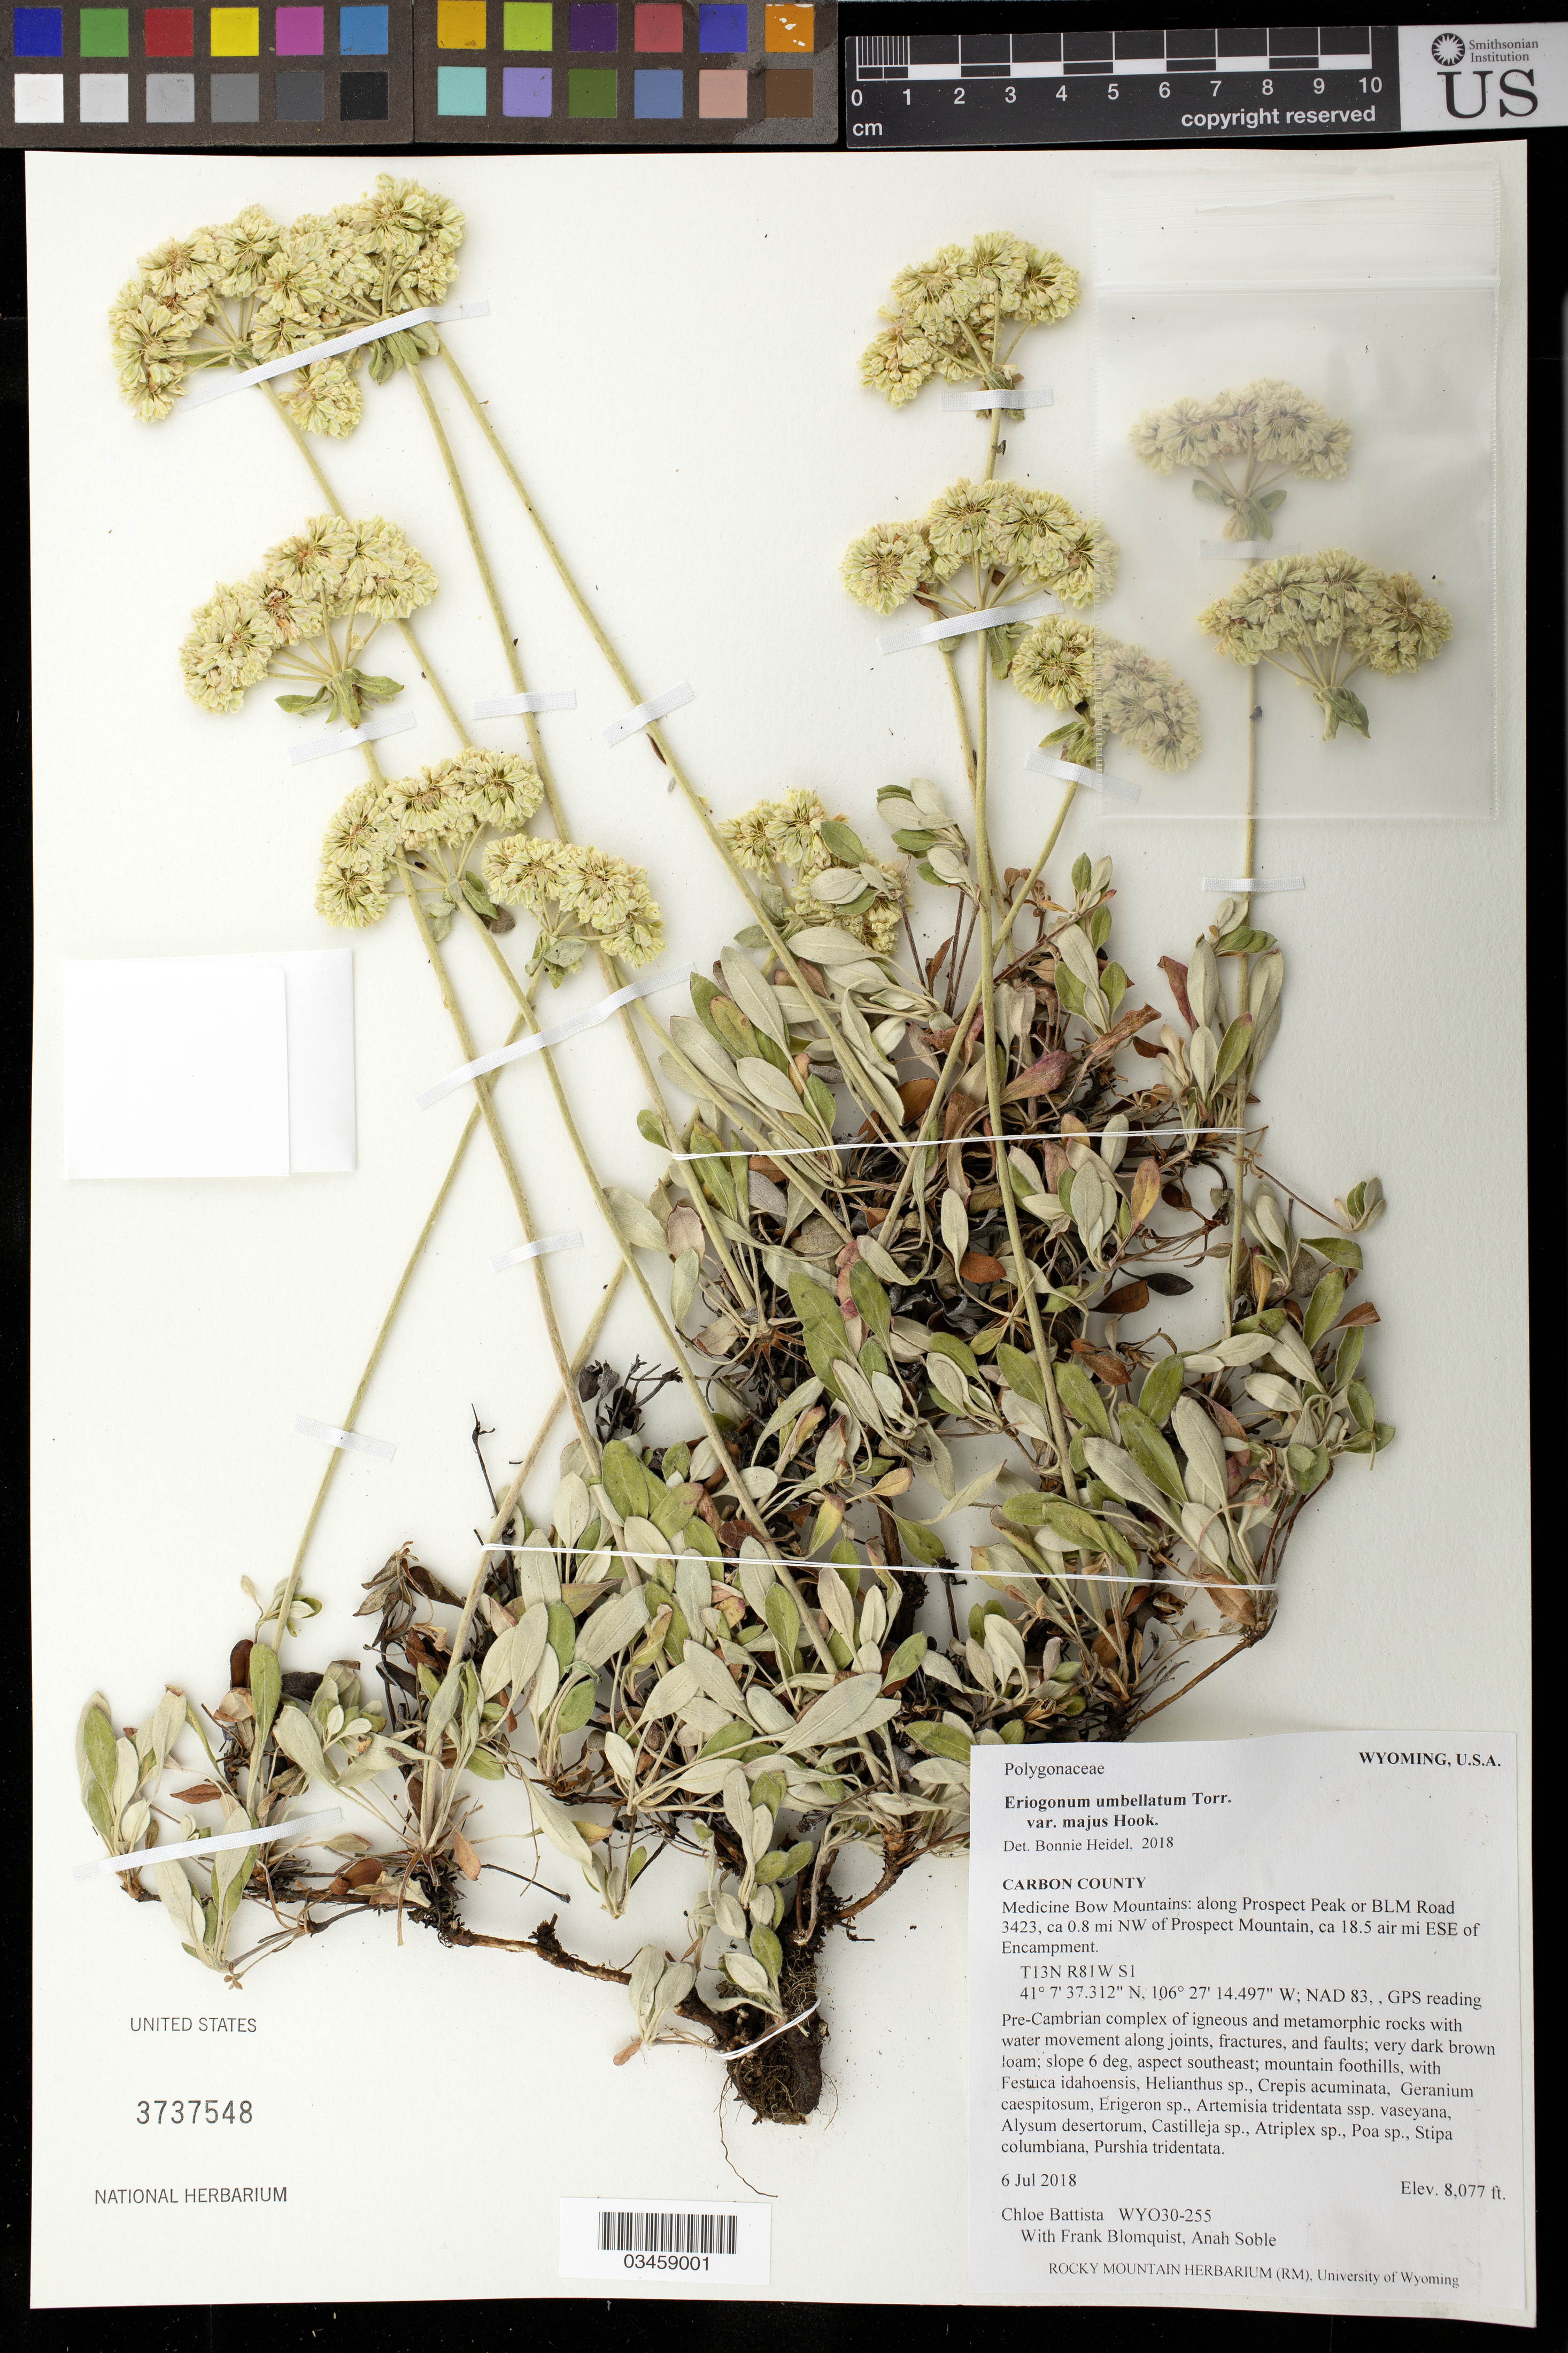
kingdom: Plantae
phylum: Tracheophyta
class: Magnoliopsida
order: Caryophyllales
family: Polygonaceae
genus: Eriogonum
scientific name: Eriogonum umbellatum var. majus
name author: Hook.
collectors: C. Battista, A. Soble & F. Blomquist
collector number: WY030-255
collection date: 2018-07-12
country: United States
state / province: Wyoming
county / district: Carbon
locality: Medicine Bow Mts, along Prospect Peak or BLM Road 3423, 0.8 mi. NW of Prospect Mt, 18.5 air mi. ESE of Encampment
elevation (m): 2462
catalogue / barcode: US 3737548